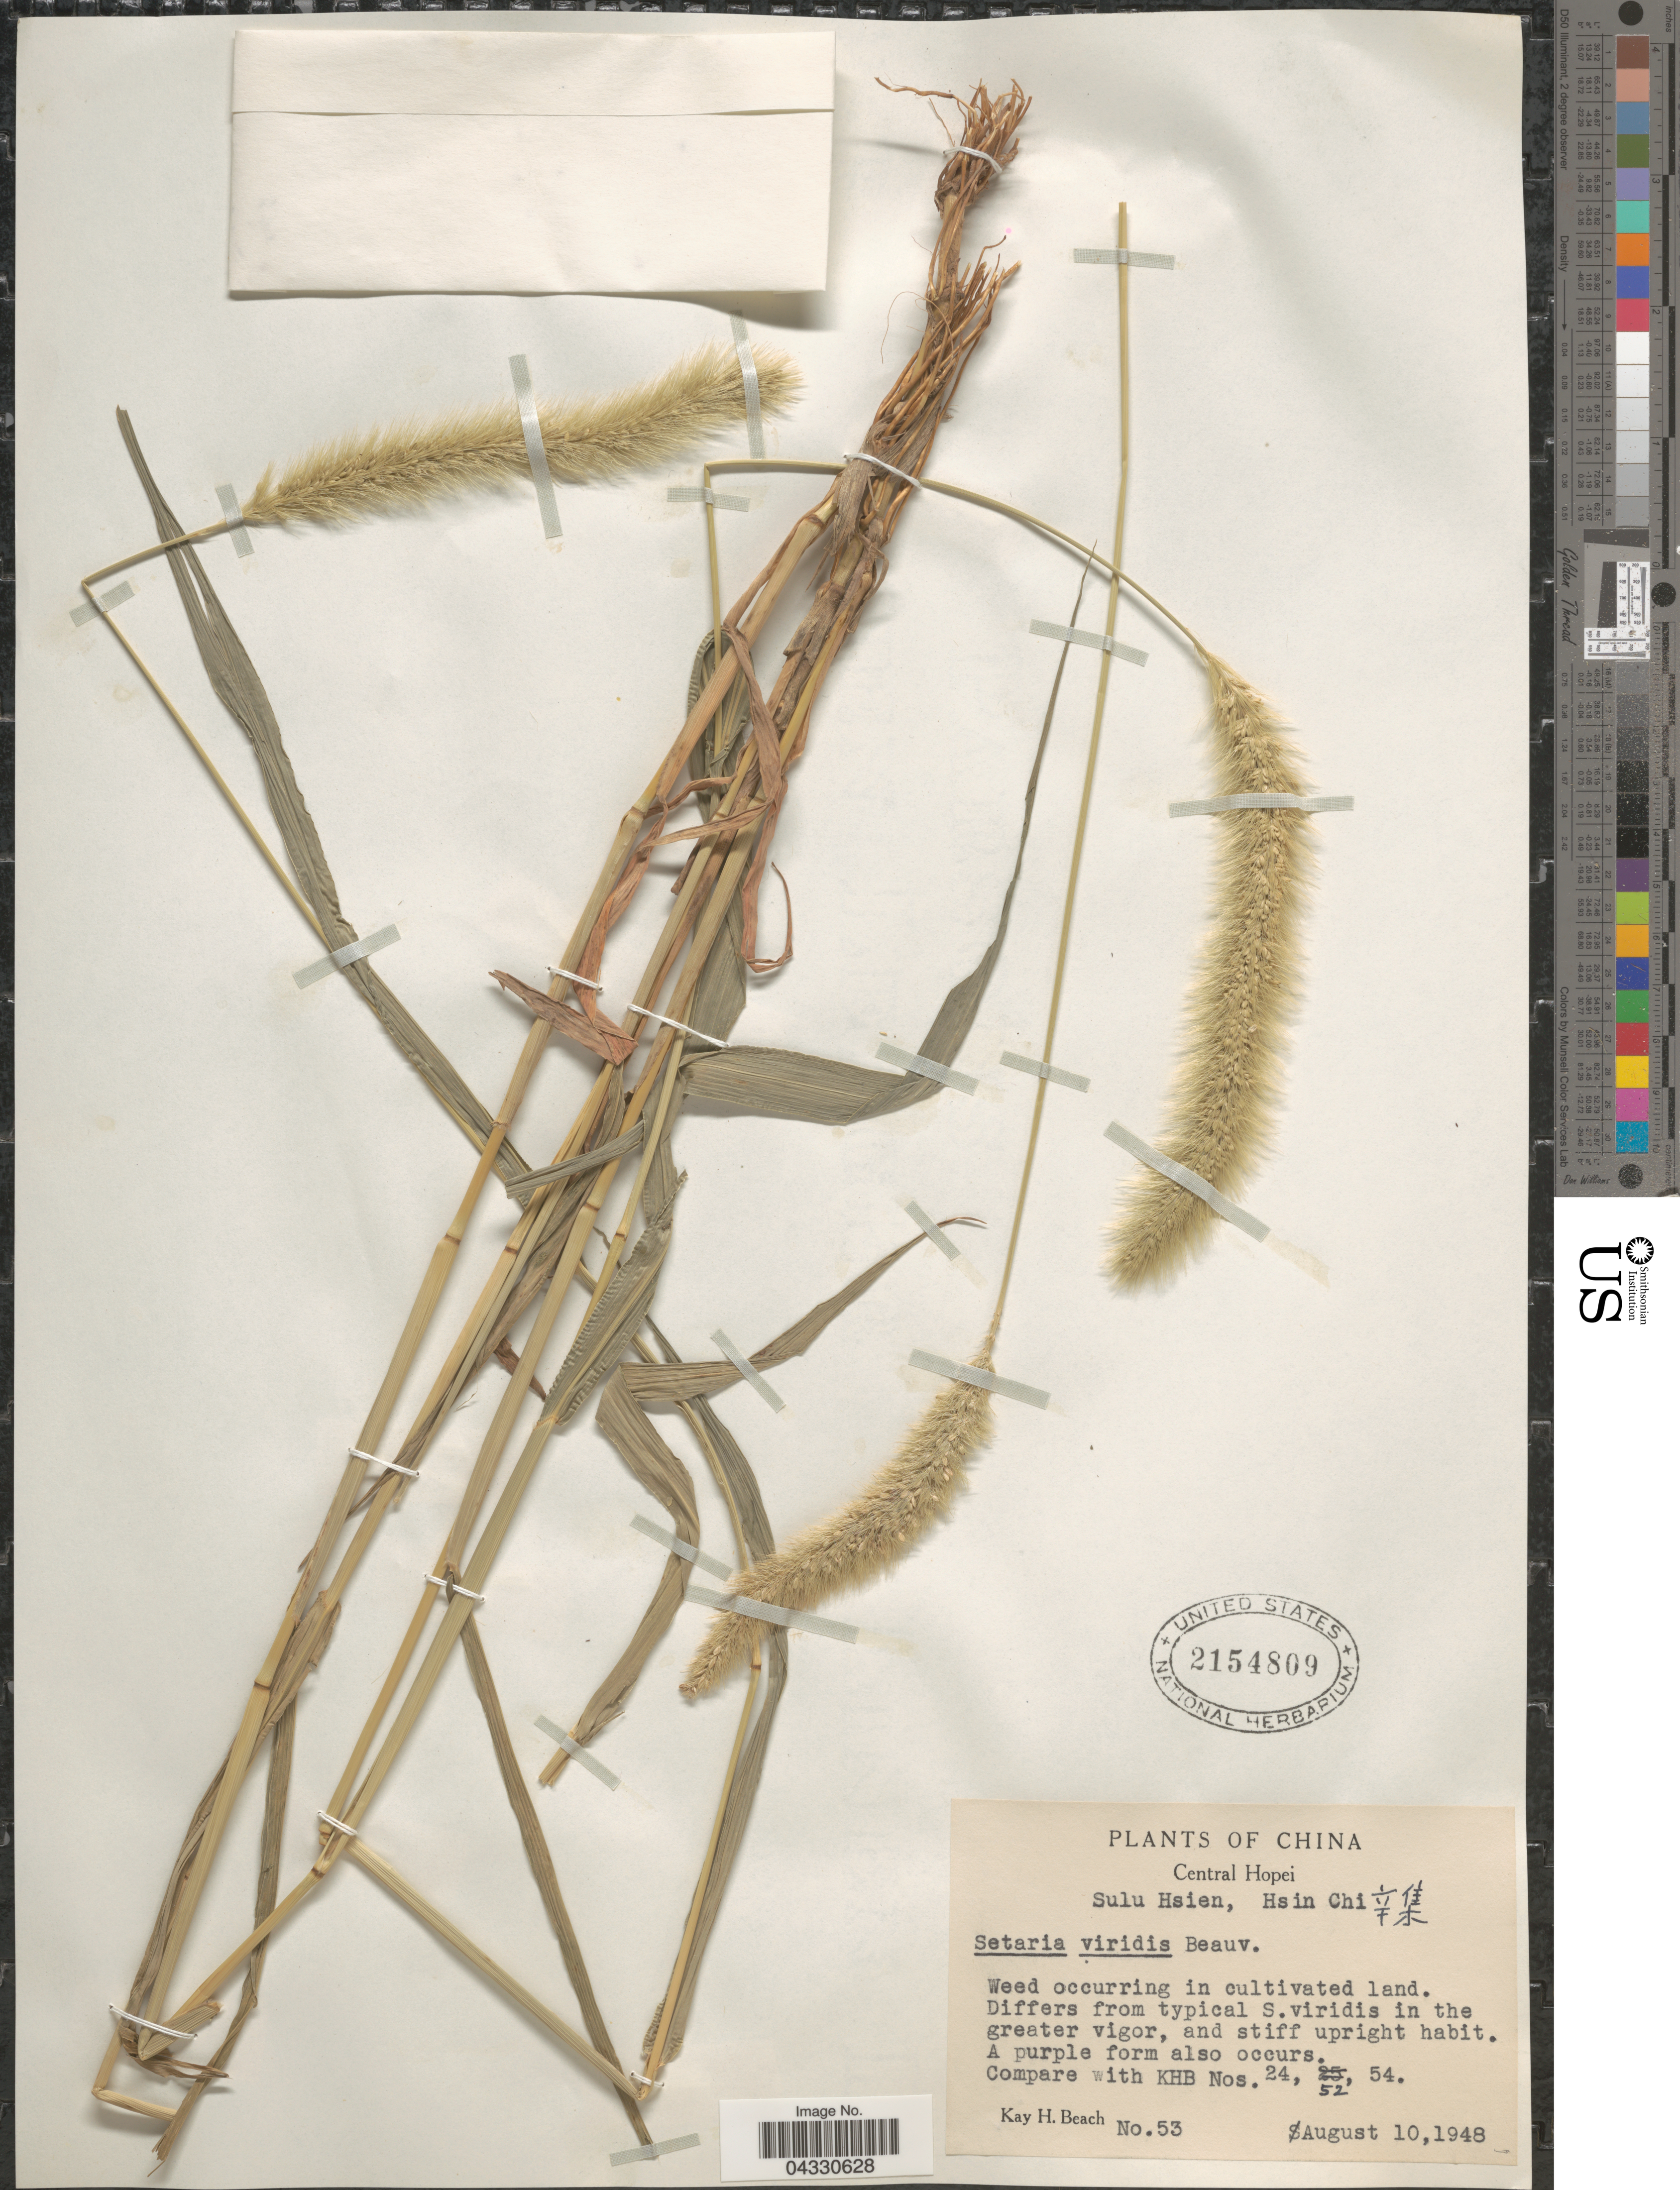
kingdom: Plantae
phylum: Tracheophyta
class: Liliopsida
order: Poales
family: Poaceae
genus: Setaria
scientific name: Setaria viridis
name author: (L.) P. Beauv.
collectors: K. H. Beach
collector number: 53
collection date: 1948-08-10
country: China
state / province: Hebei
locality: Central Hopei. Sulu Hsien, Hsin Chi X.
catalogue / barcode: US 2154809